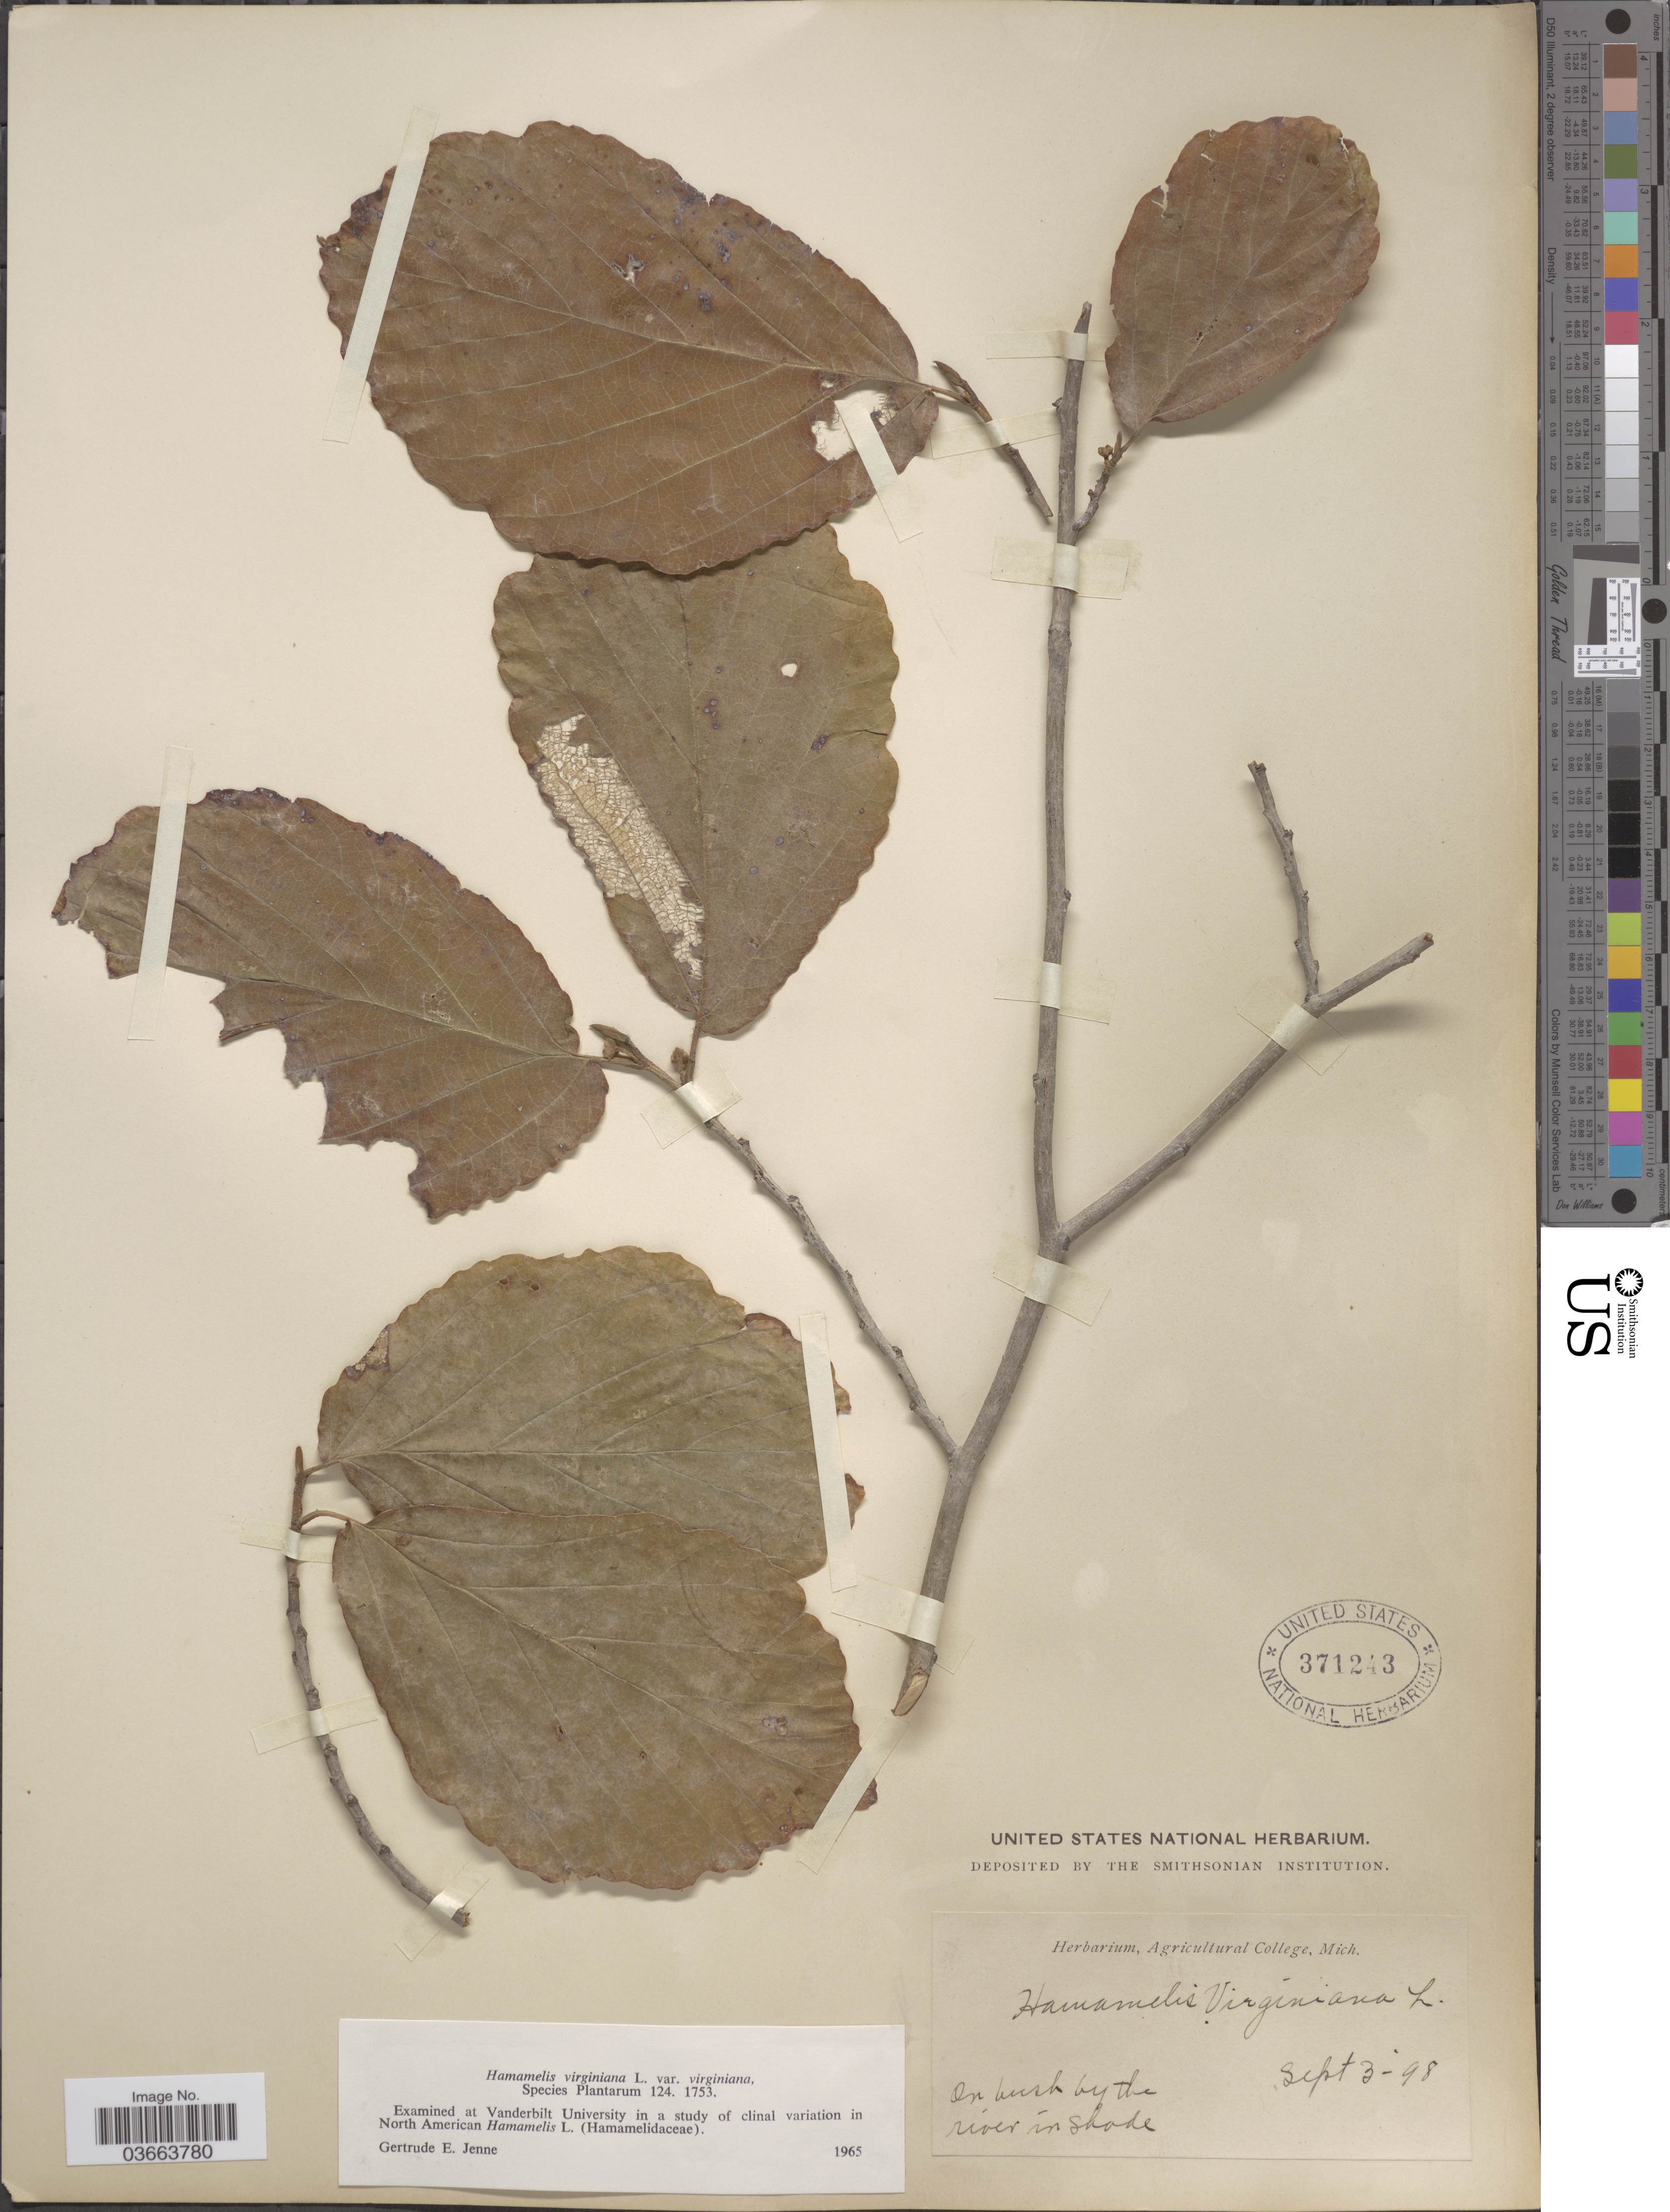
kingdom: Plantae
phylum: Tracheophyta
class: Magnoliopsida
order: Saxifragales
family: Hamamelidaceae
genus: Hamamelis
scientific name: Hamamelis virginiana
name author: L.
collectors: ex herb. Agricultural College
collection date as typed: Transcribed d/m/y: 3/9/98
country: United States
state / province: Michigan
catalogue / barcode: US 371243